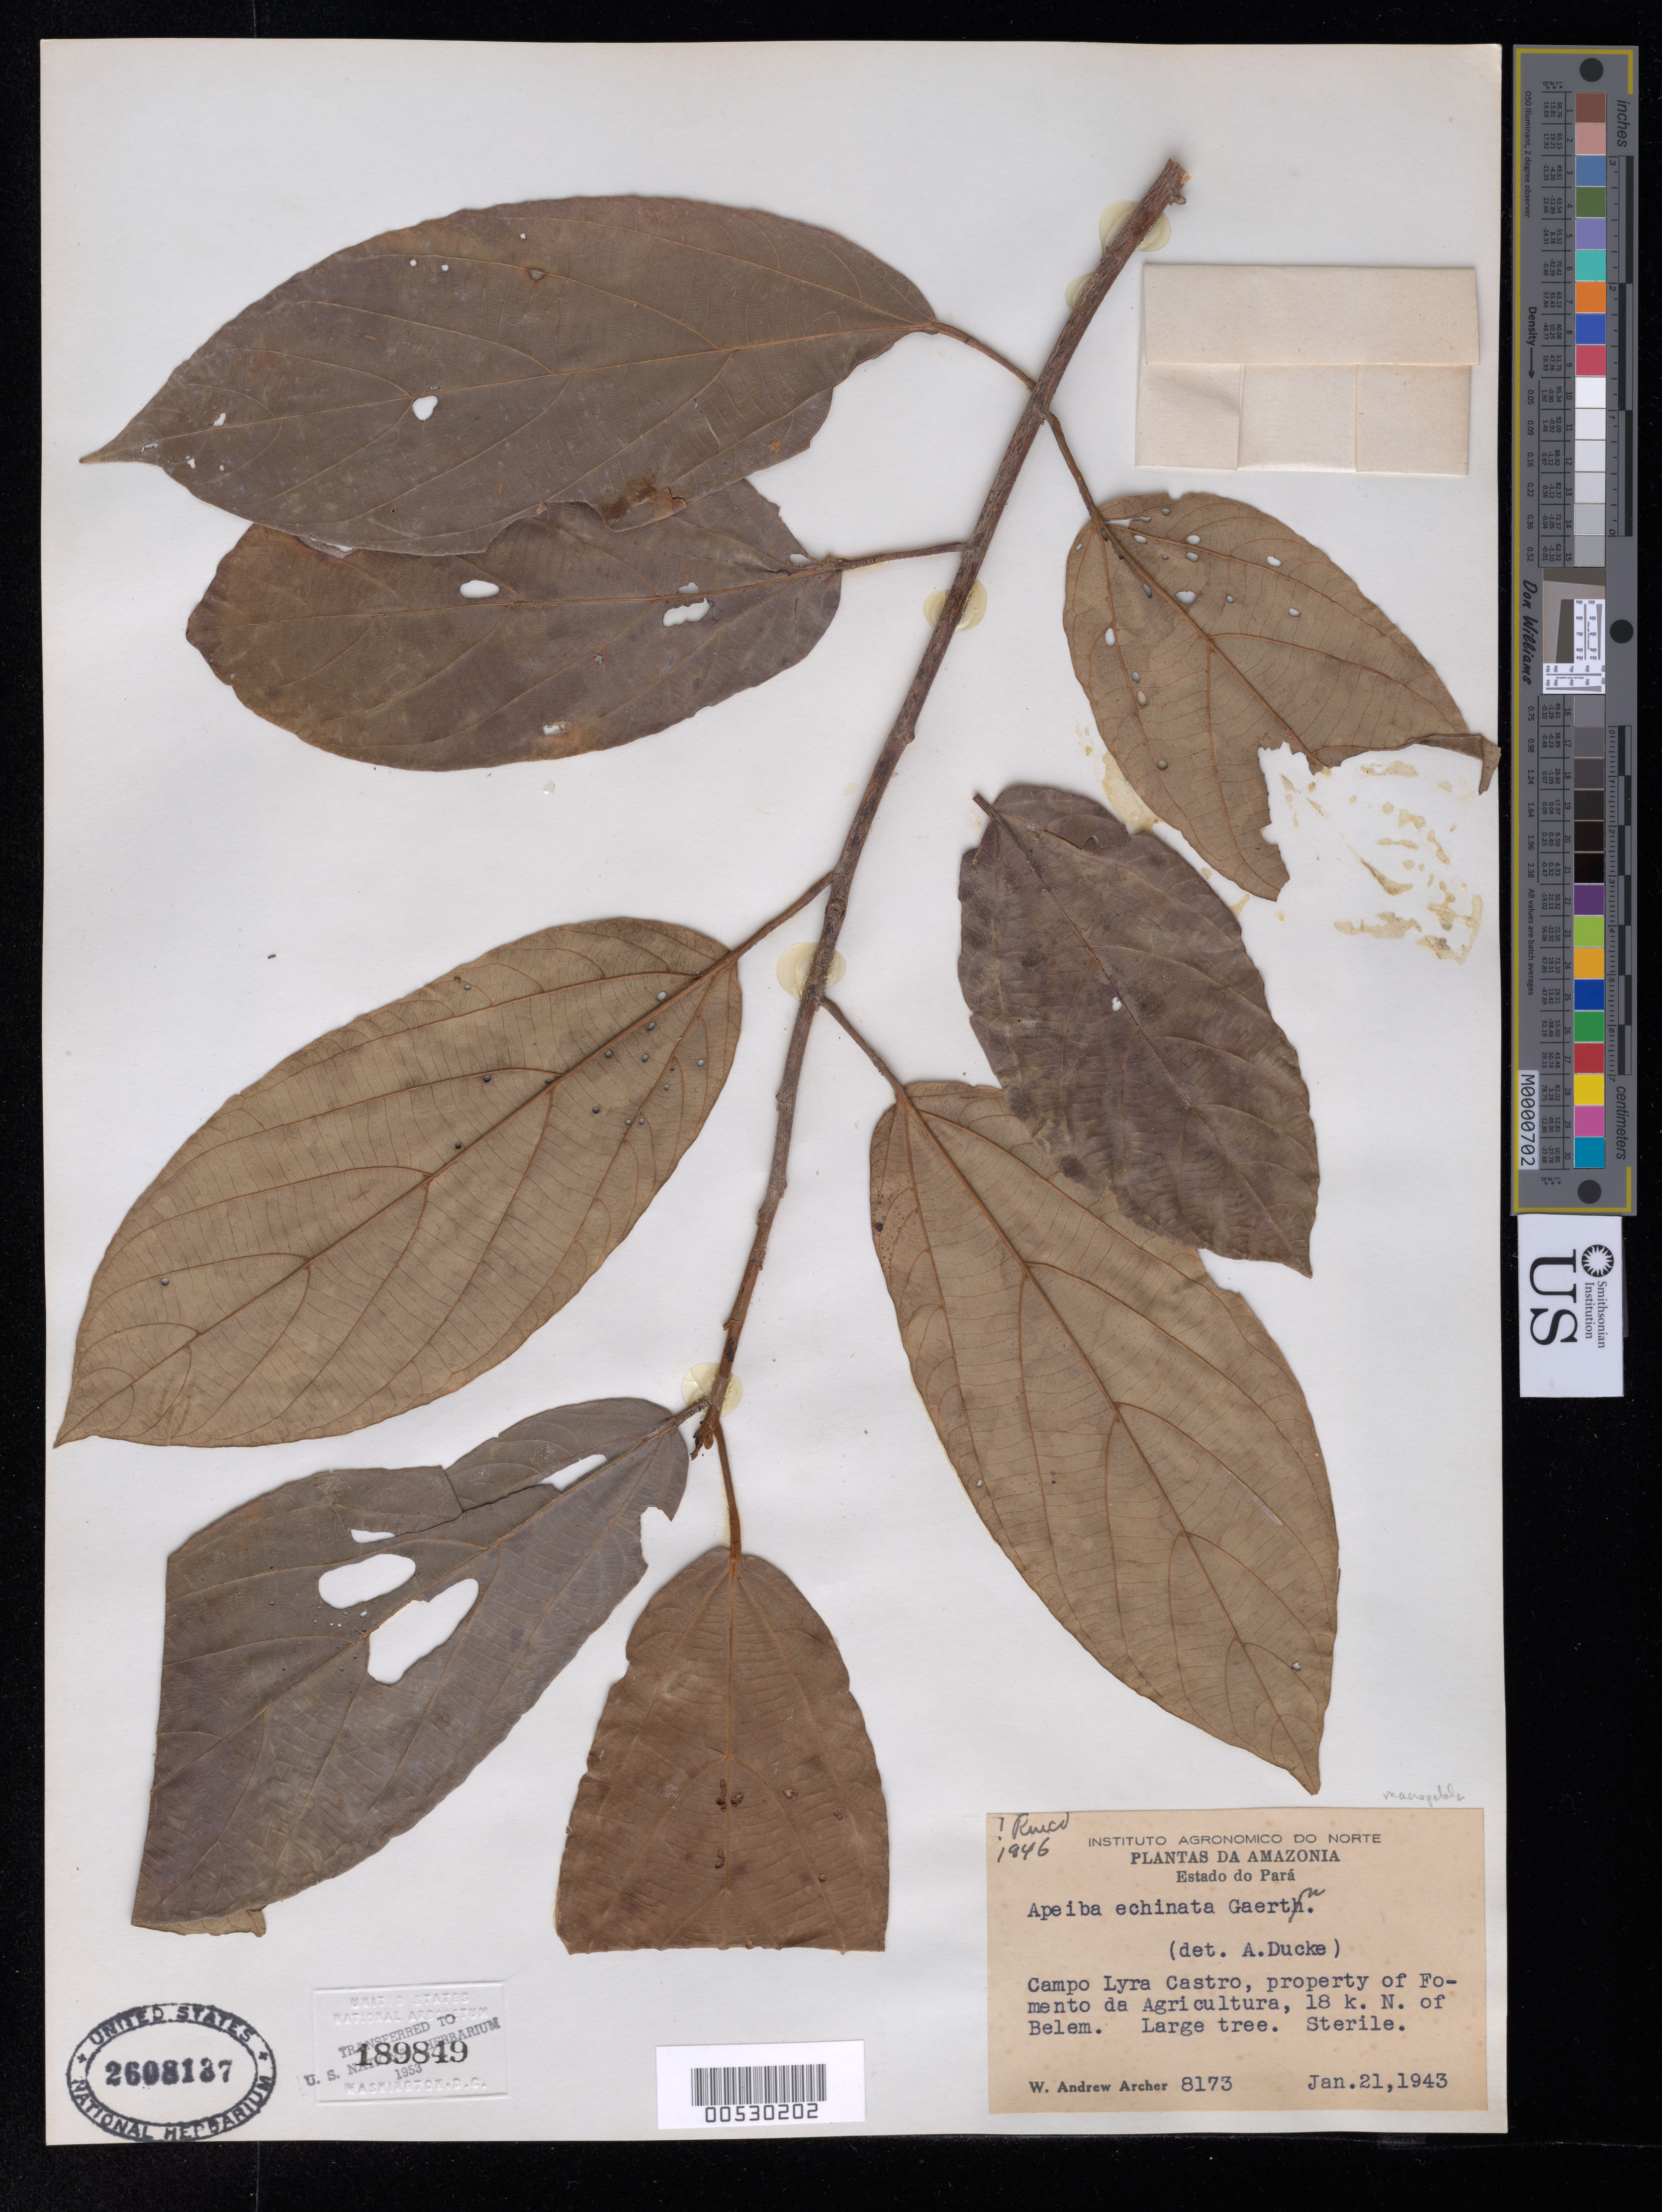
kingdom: Plantae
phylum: Tracheophyta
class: Magnoliopsida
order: Malvales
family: Malvaceae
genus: Apeiba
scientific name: Apeiba macropetala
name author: Ducke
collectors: W. A. Archer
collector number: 8173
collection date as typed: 21 Jan 1943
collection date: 1943-01-21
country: Brazil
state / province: Pará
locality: N of Belem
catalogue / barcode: US 2608137